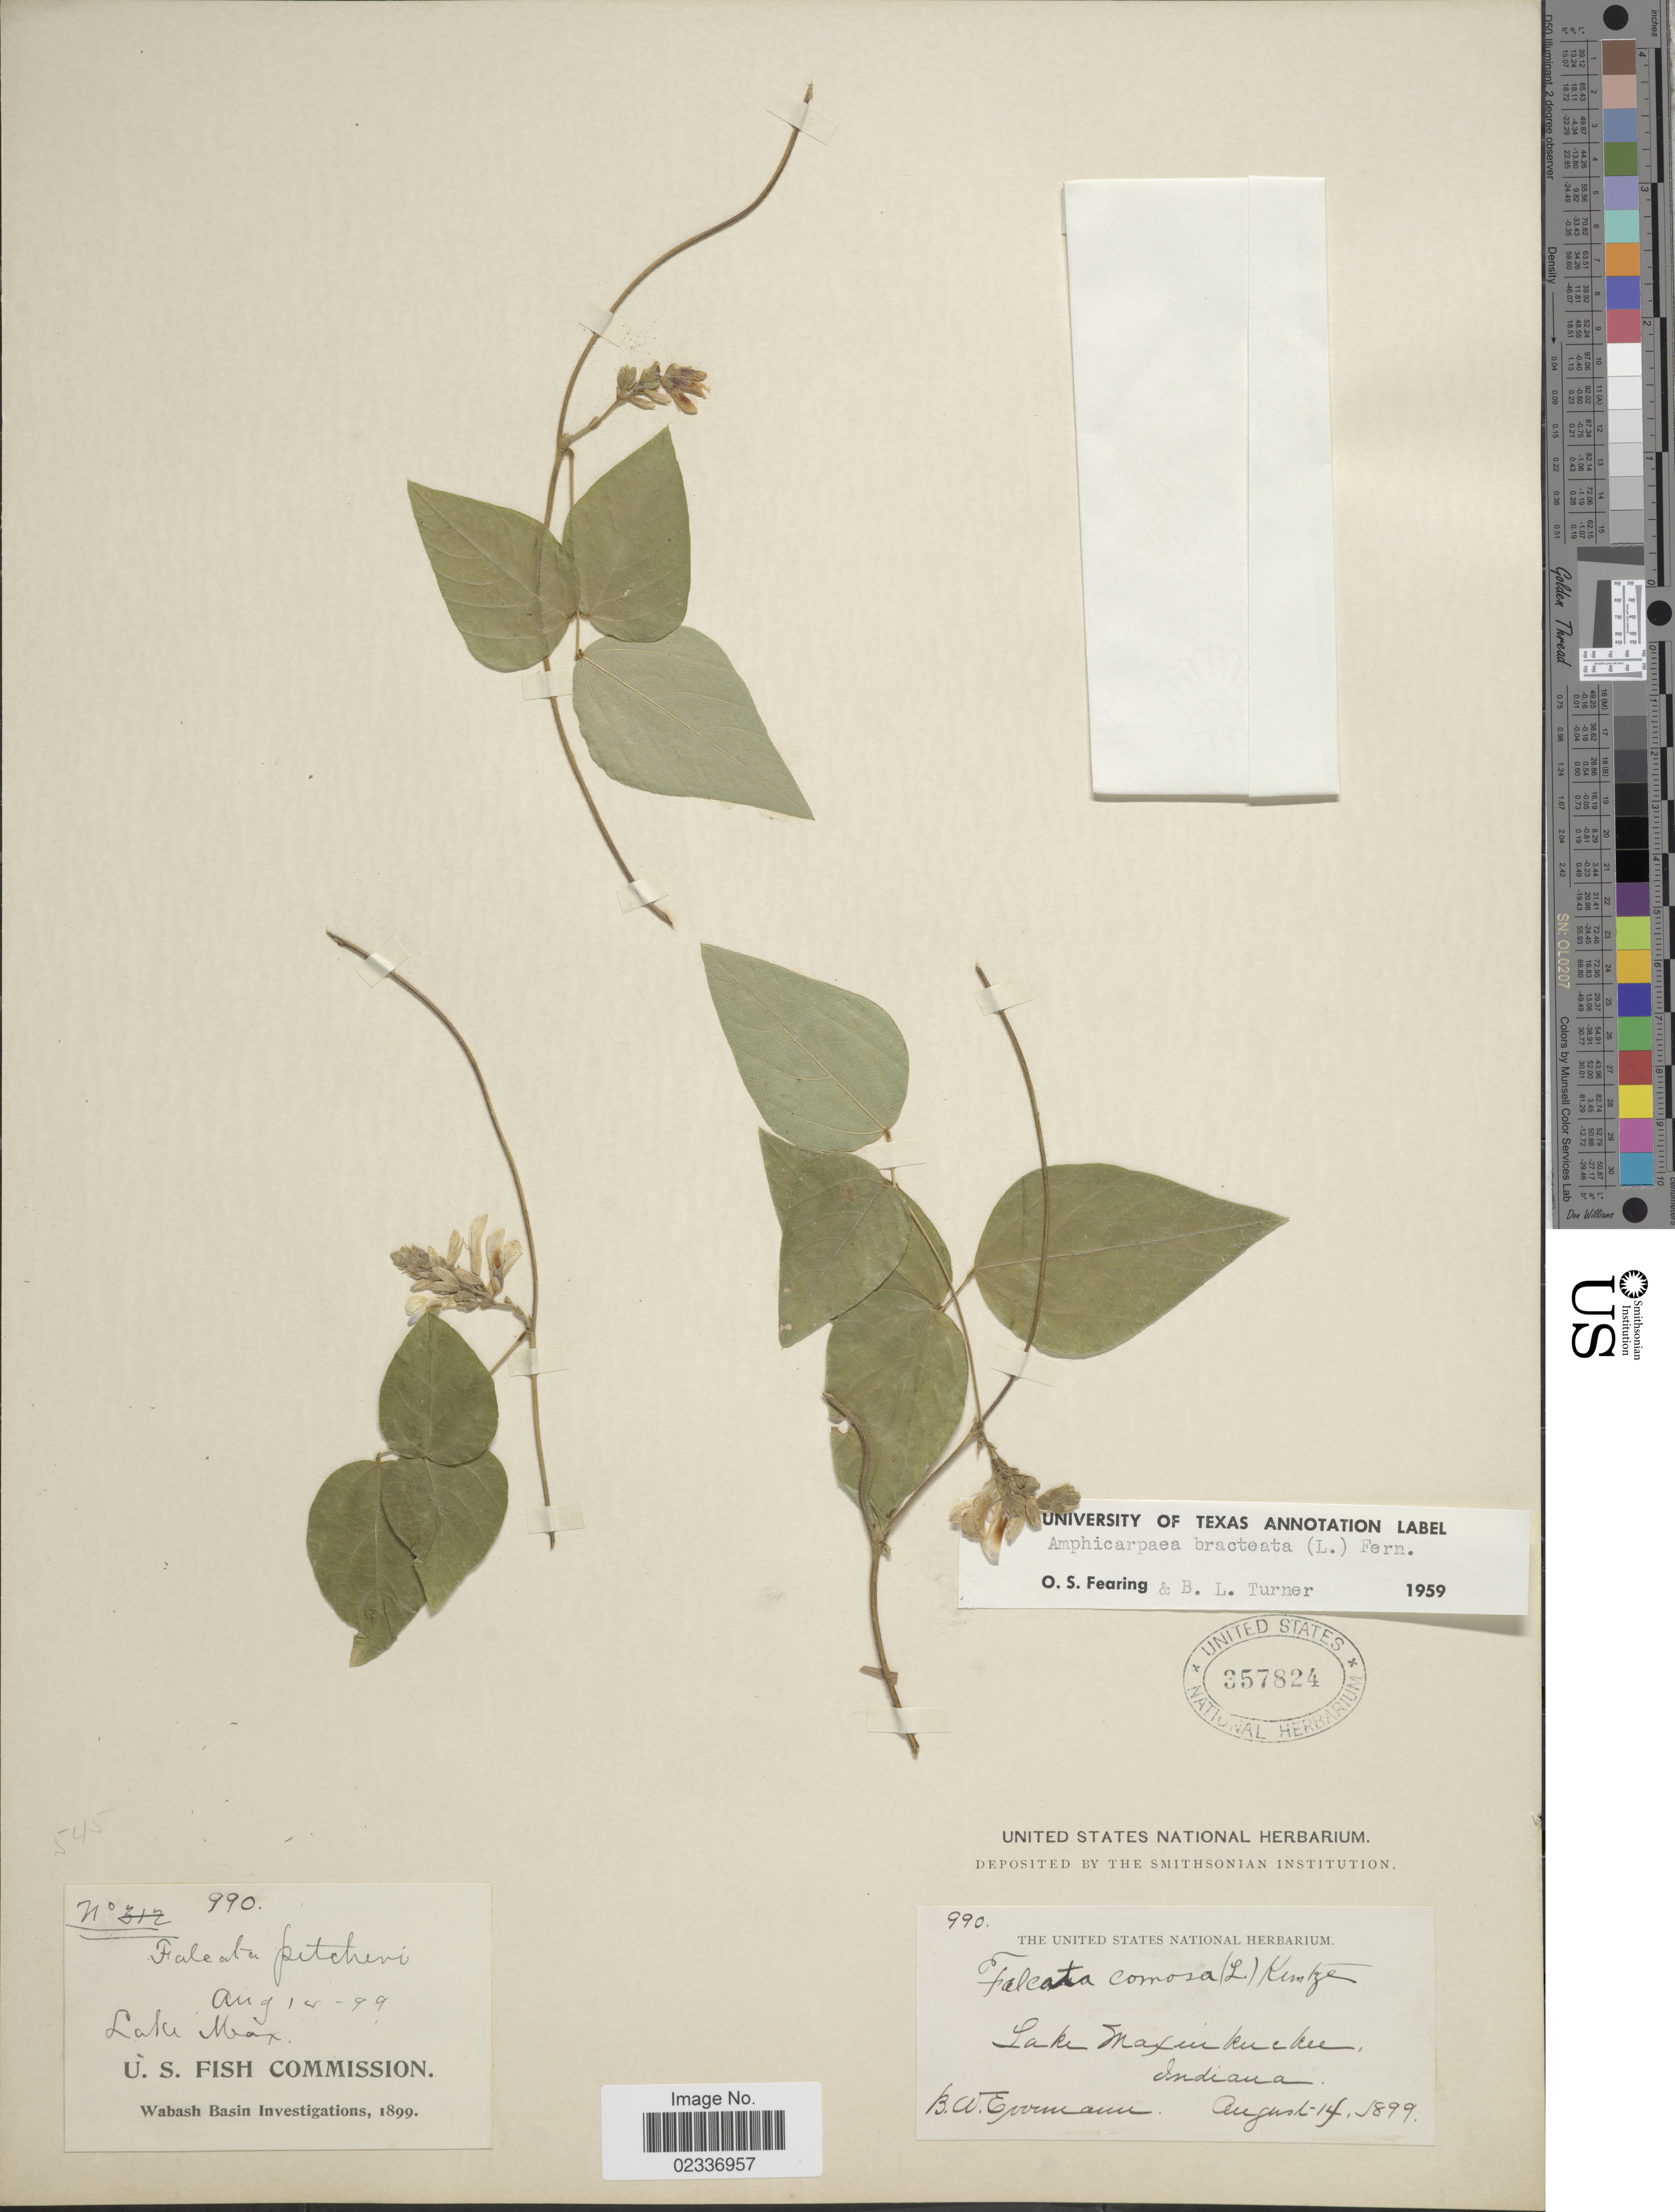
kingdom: Plantae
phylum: Tracheophyta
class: Magnoliopsida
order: Fabales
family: Fabaceae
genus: Amphicarpaea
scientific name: Amphicarpaea bracteata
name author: (L.) Fernald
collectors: B. W. Evermann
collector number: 990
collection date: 1899-08-14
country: United States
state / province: Indiana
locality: Lake Maxinkuckee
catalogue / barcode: US 357824